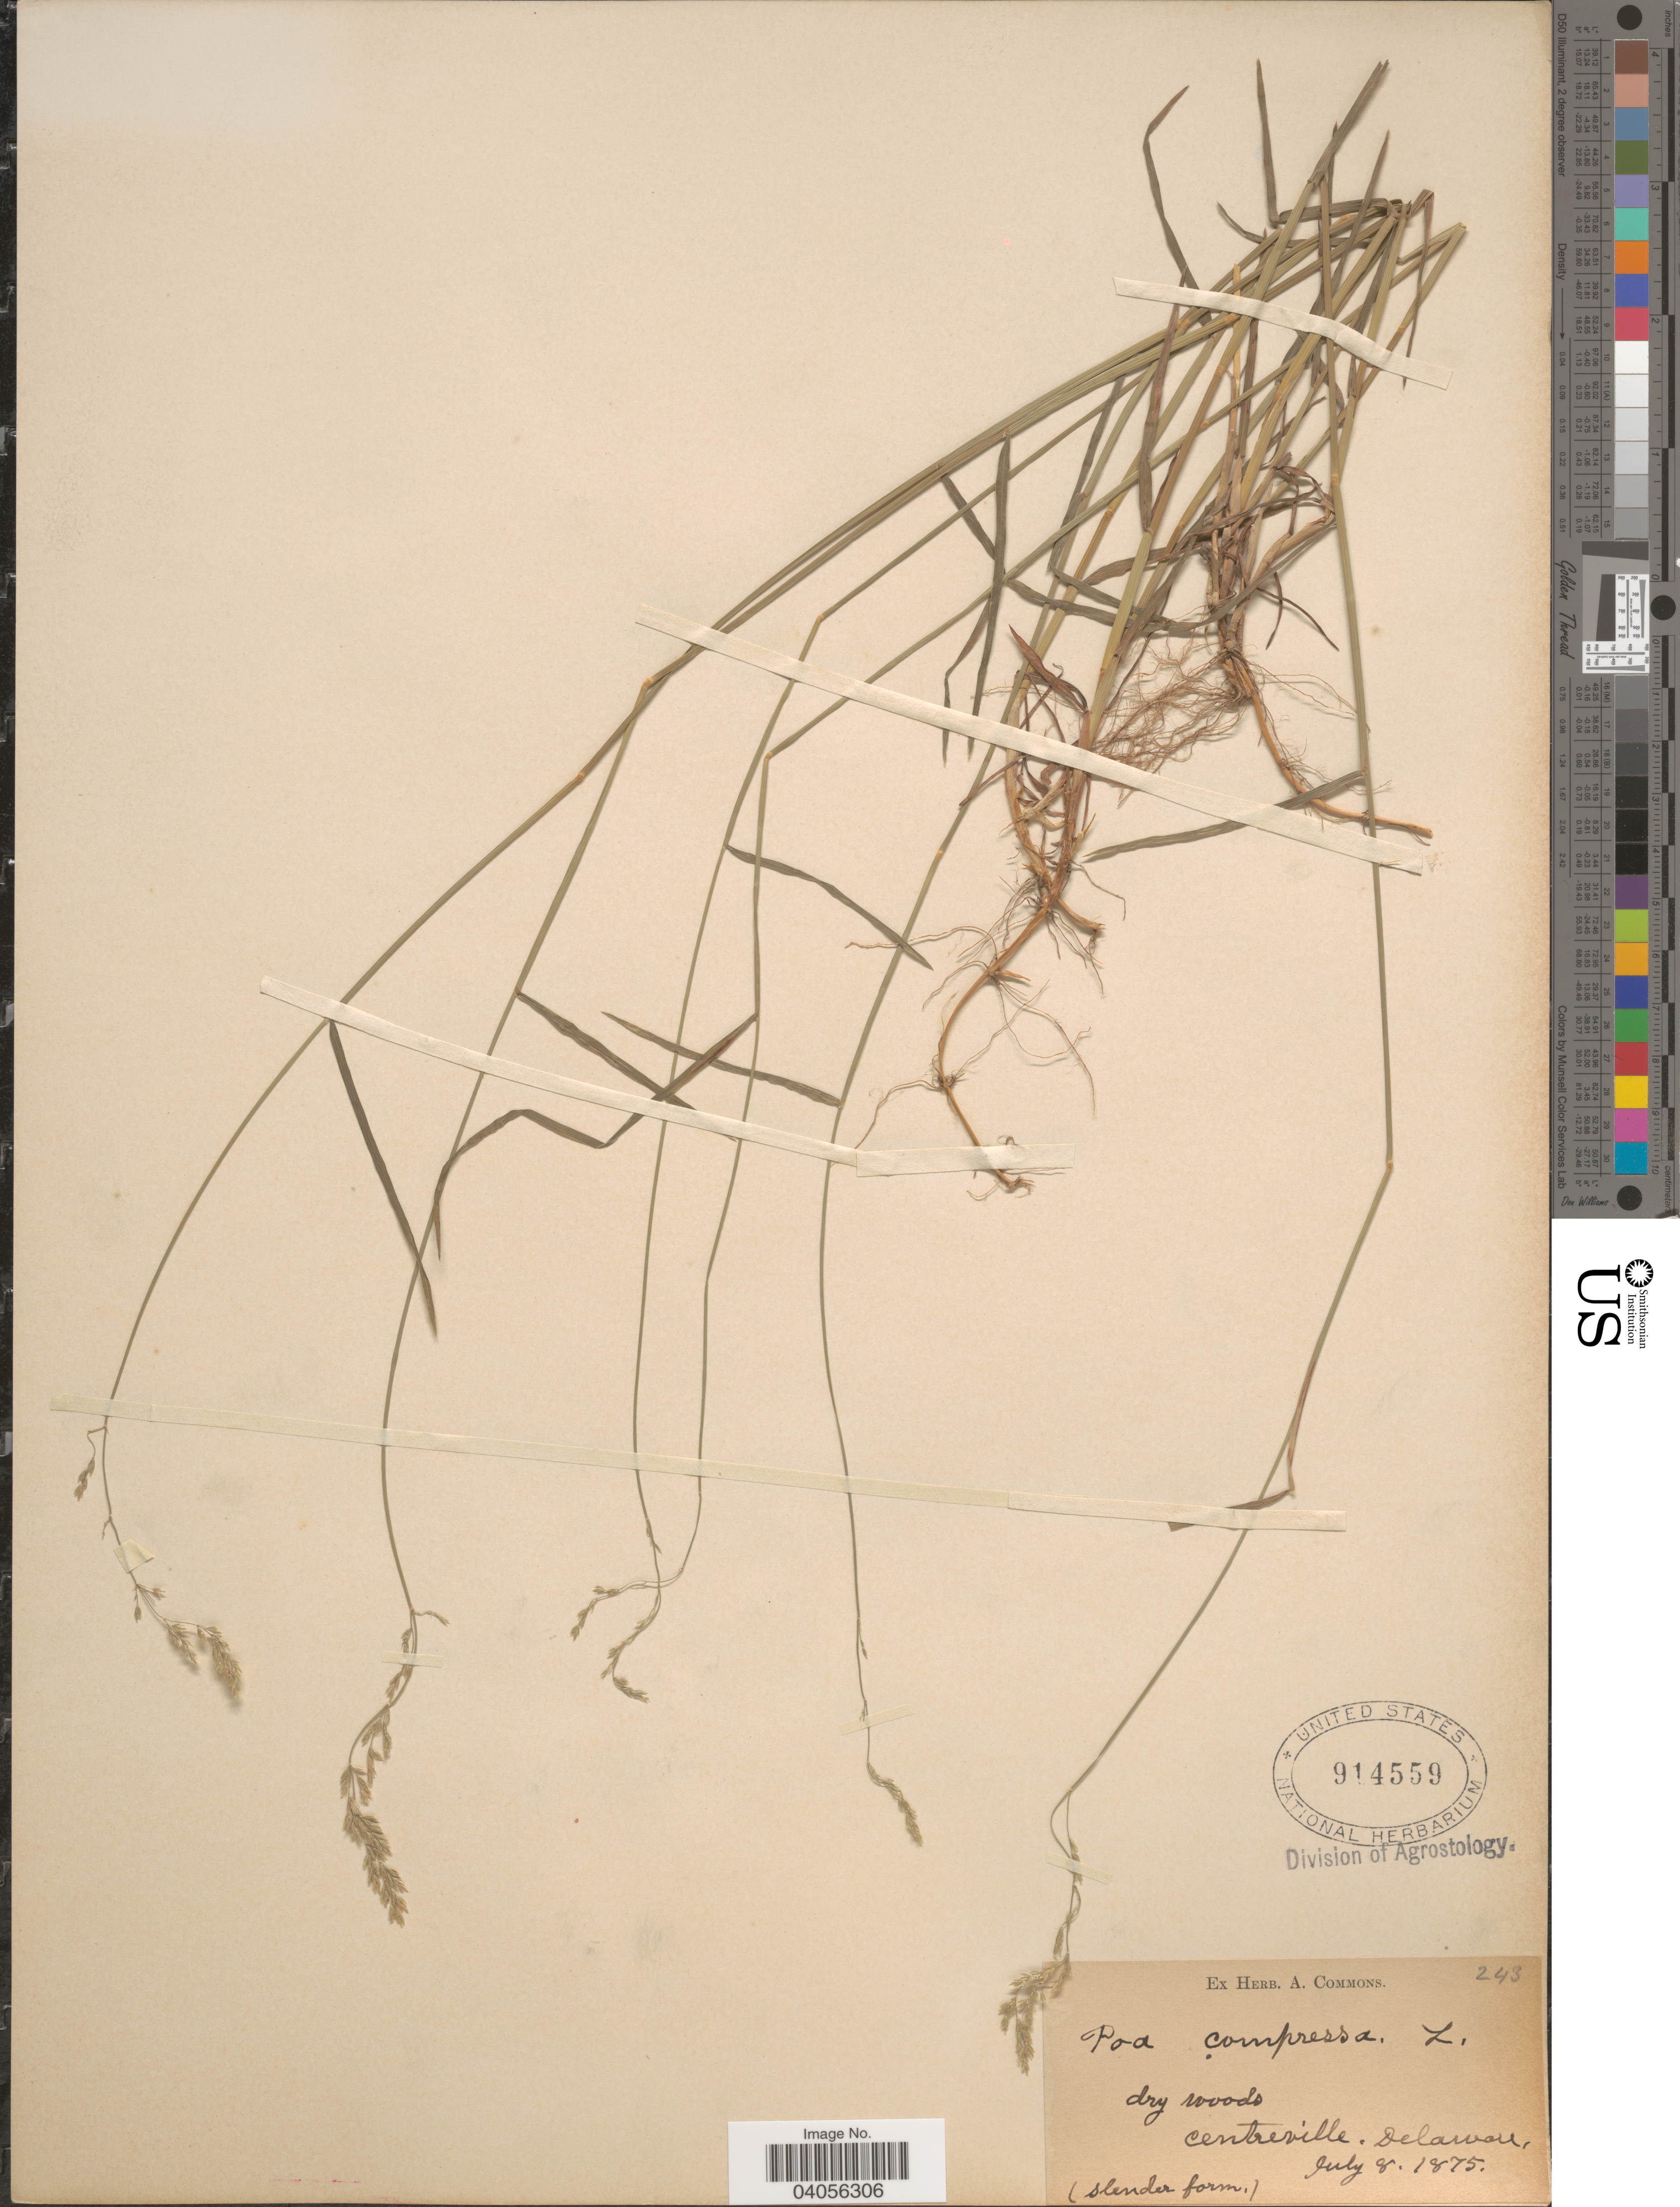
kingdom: Plantae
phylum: Tracheophyta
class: Liliopsida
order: Poales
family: Poaceae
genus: Poa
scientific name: Poa compressa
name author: L.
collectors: ex herb. A. Commons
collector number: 243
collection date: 1875-07-08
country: United States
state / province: Delaware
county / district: New Castle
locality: Centreville.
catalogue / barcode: US 914559